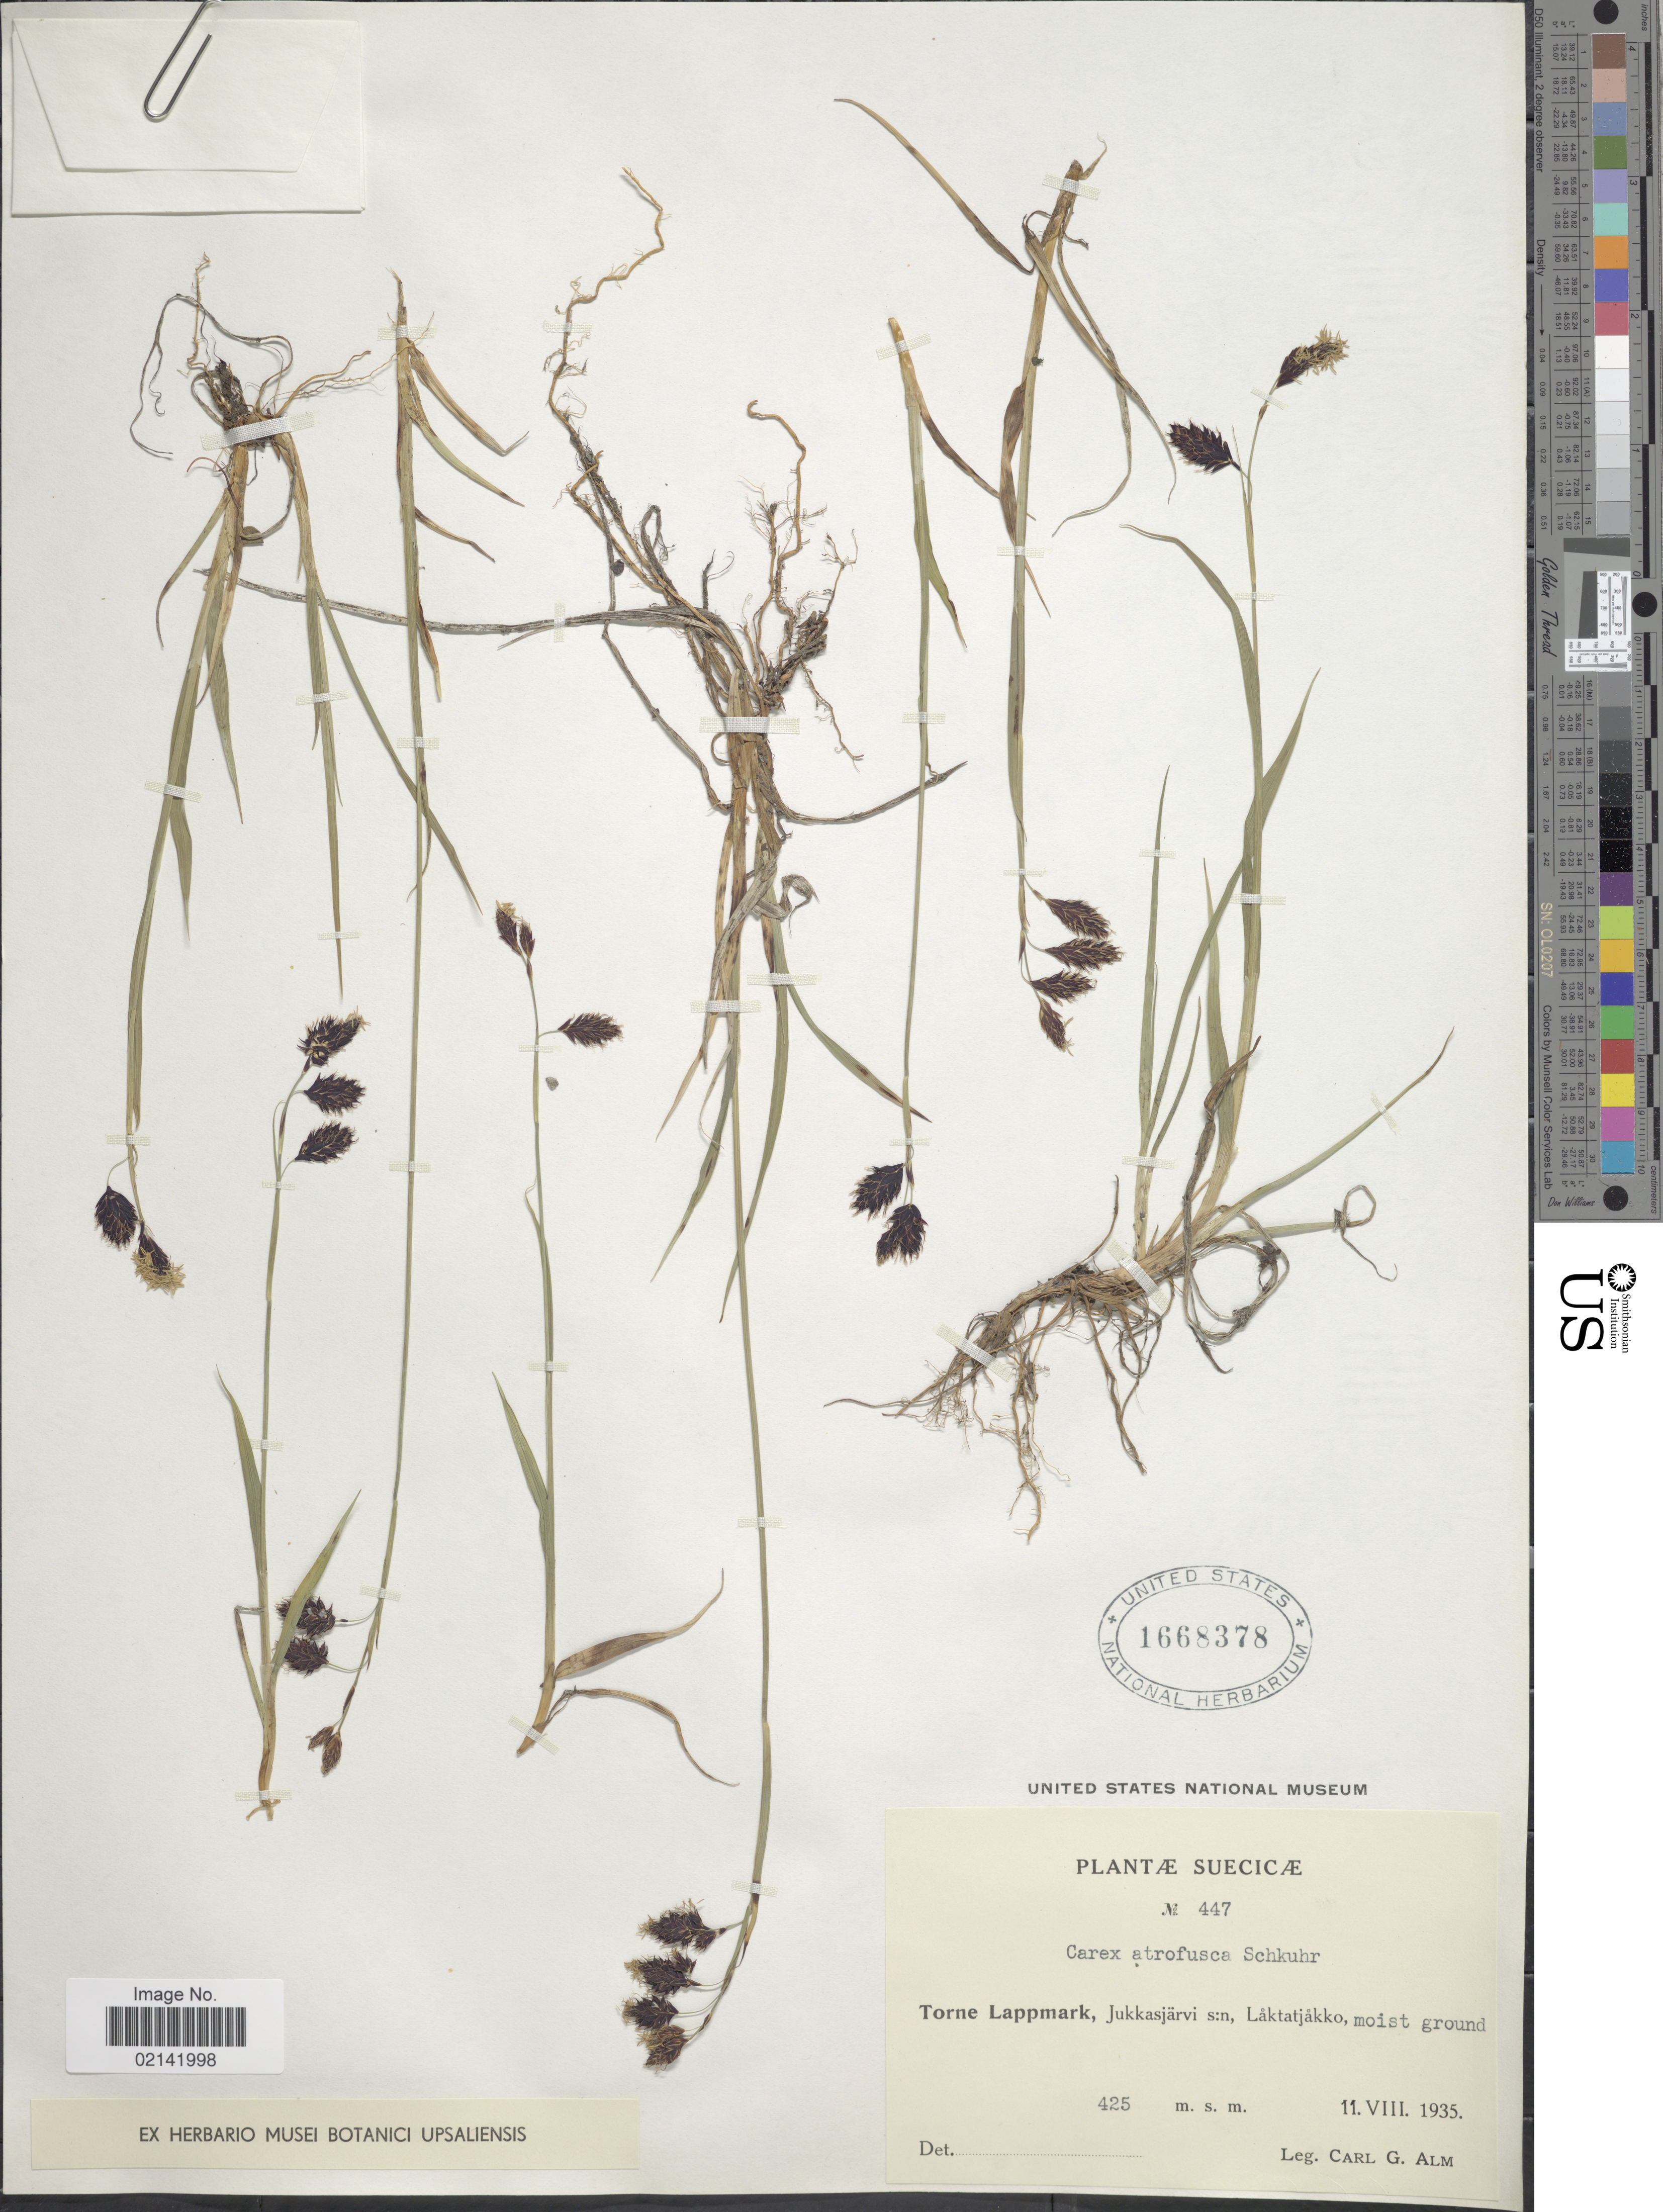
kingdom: Plantae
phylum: Tracheophyta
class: Liliopsida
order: Poales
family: Cyperaceae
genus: Carex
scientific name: Carex atrofusca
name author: Schkuhr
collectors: C. G. Alm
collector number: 447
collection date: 1935-08-11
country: Sweden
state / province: Norrbotten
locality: Suecicae, Torne Lappmark: Jukkasjarvi s:n, Laktatjakko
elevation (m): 425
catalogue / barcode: US 1668378